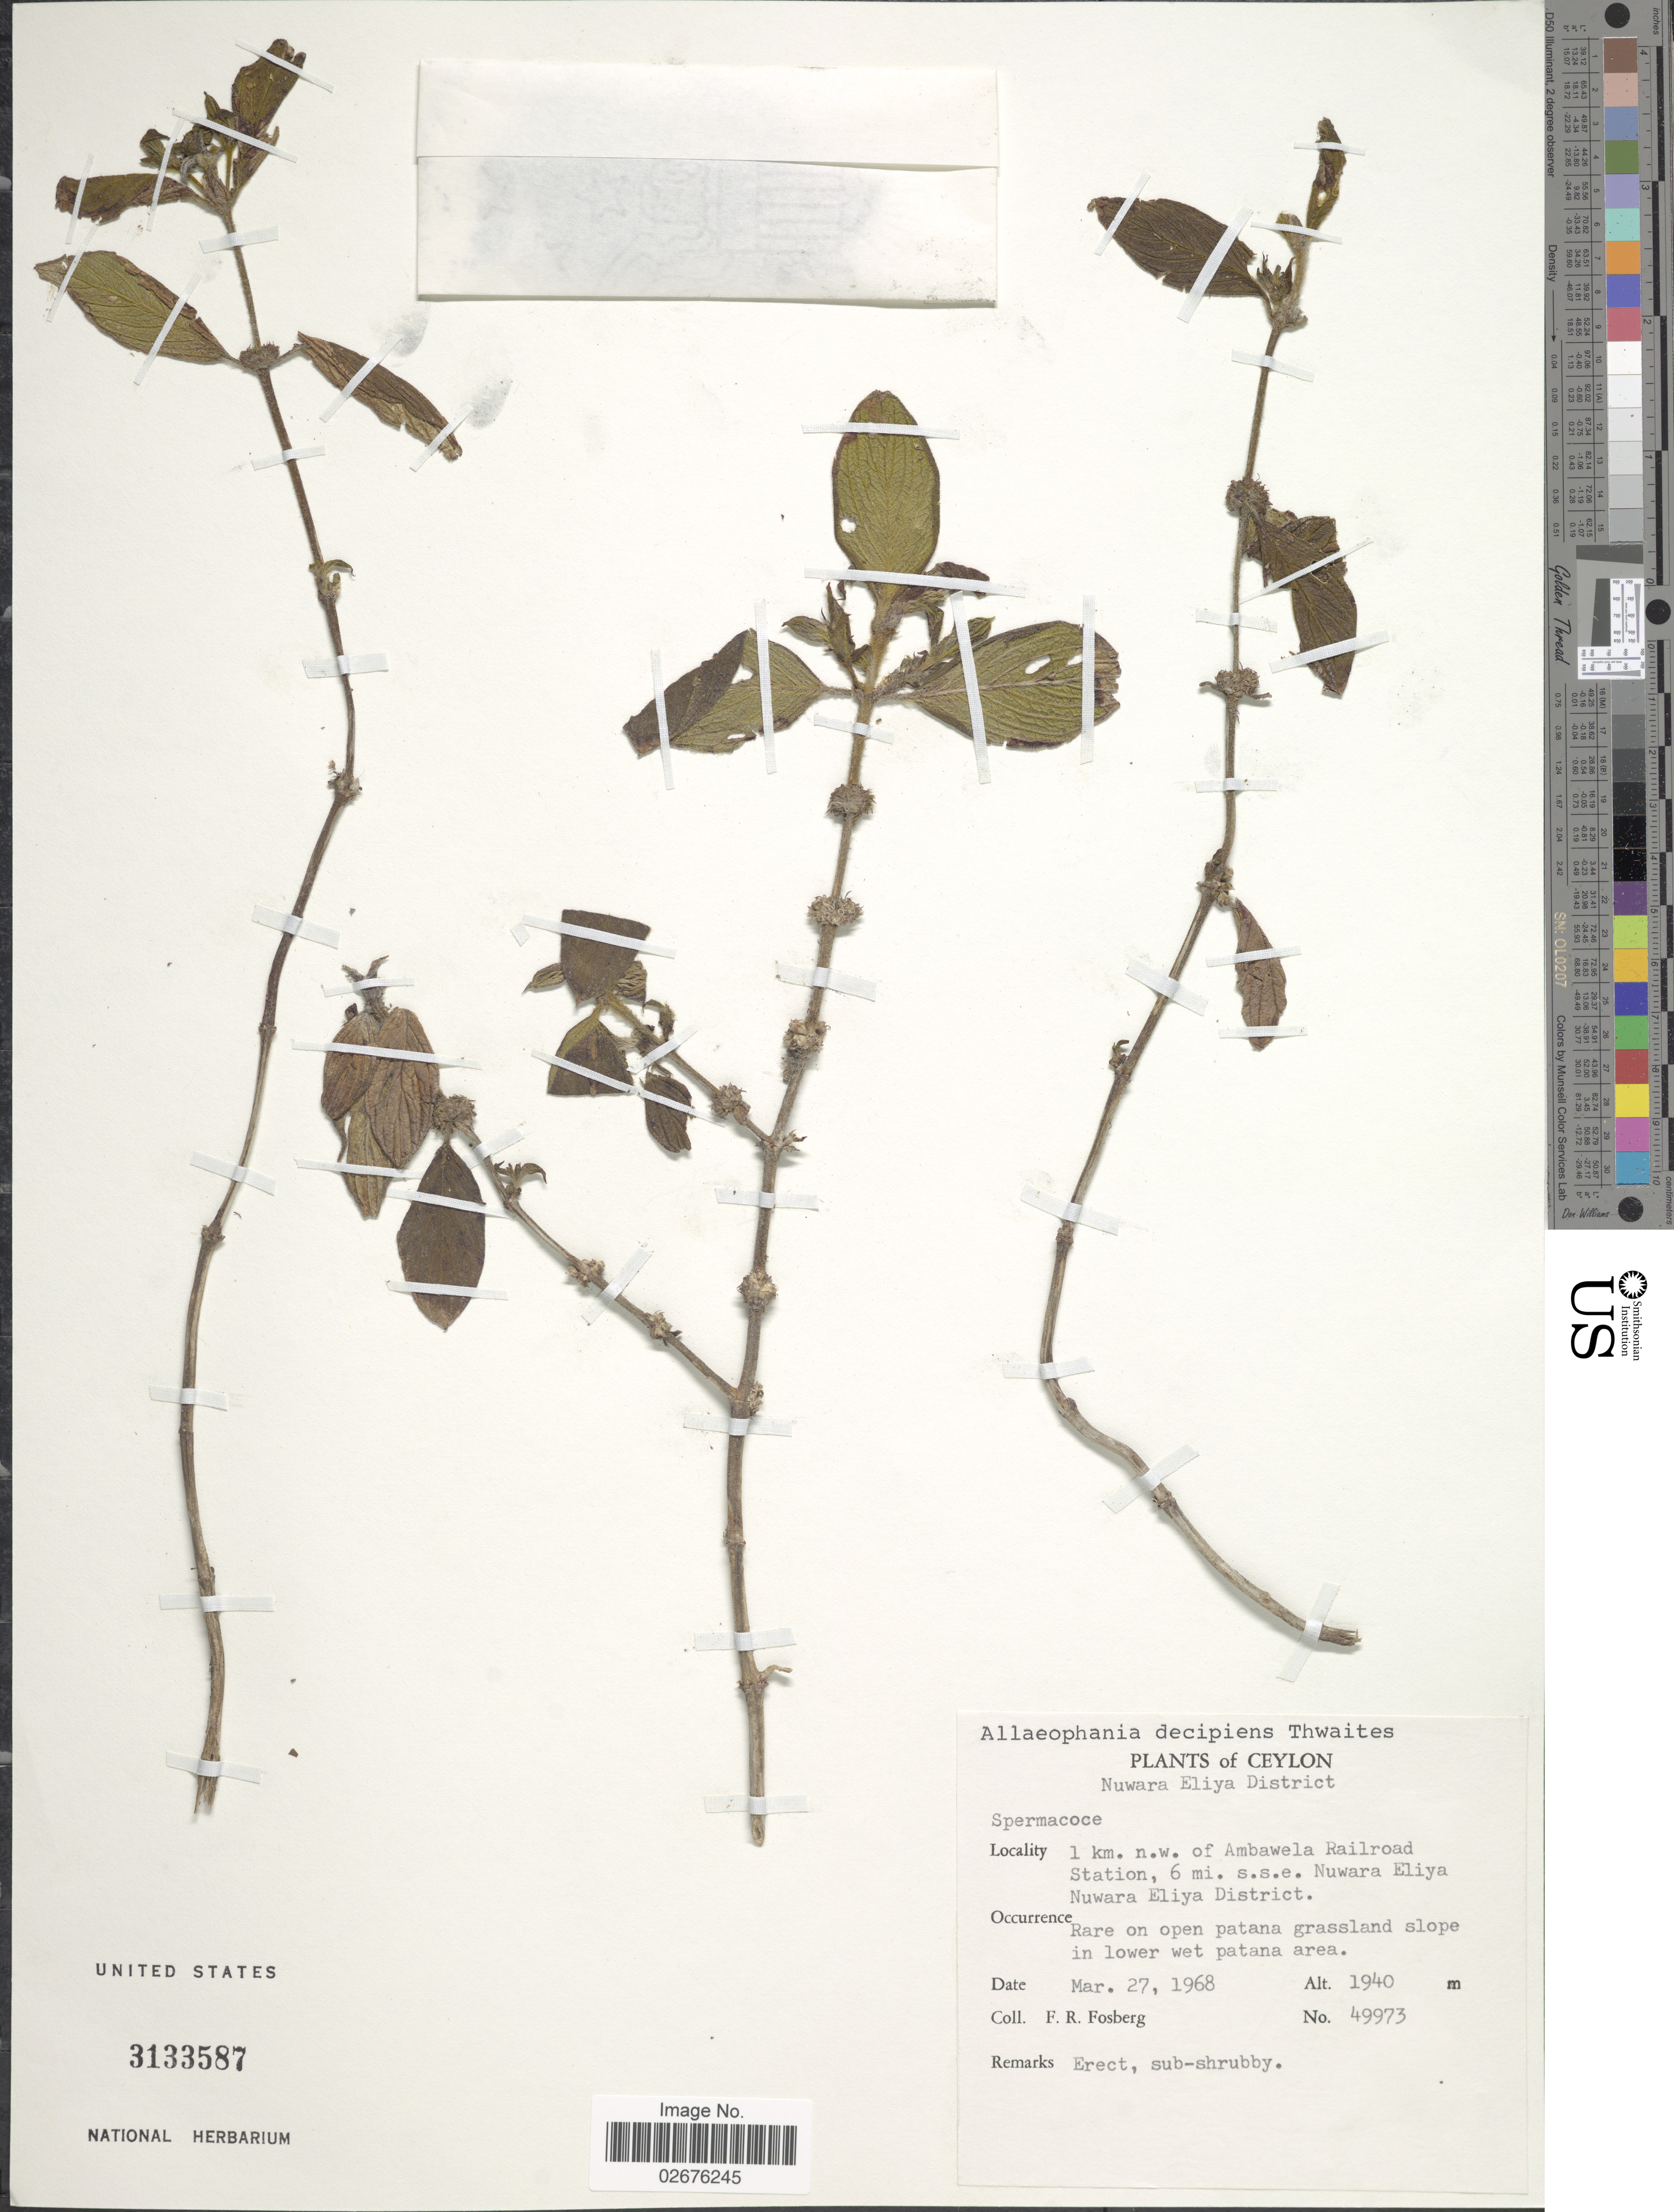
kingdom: Plantae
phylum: Tracheophyta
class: Magnoliopsida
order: Gentianales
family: Rubiaceae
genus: Allaeophania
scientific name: Allaeophania decipiens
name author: Thwaites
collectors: F. R. Fosberg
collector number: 49973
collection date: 1968-03-27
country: Sri Lanka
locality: Ceylon. Nuwara Eliya District. 1 km. n.w. of Ambawela Railroad Station, 6 mi. s.s.e. Nuwara Eliya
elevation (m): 1940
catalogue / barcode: US 3133587